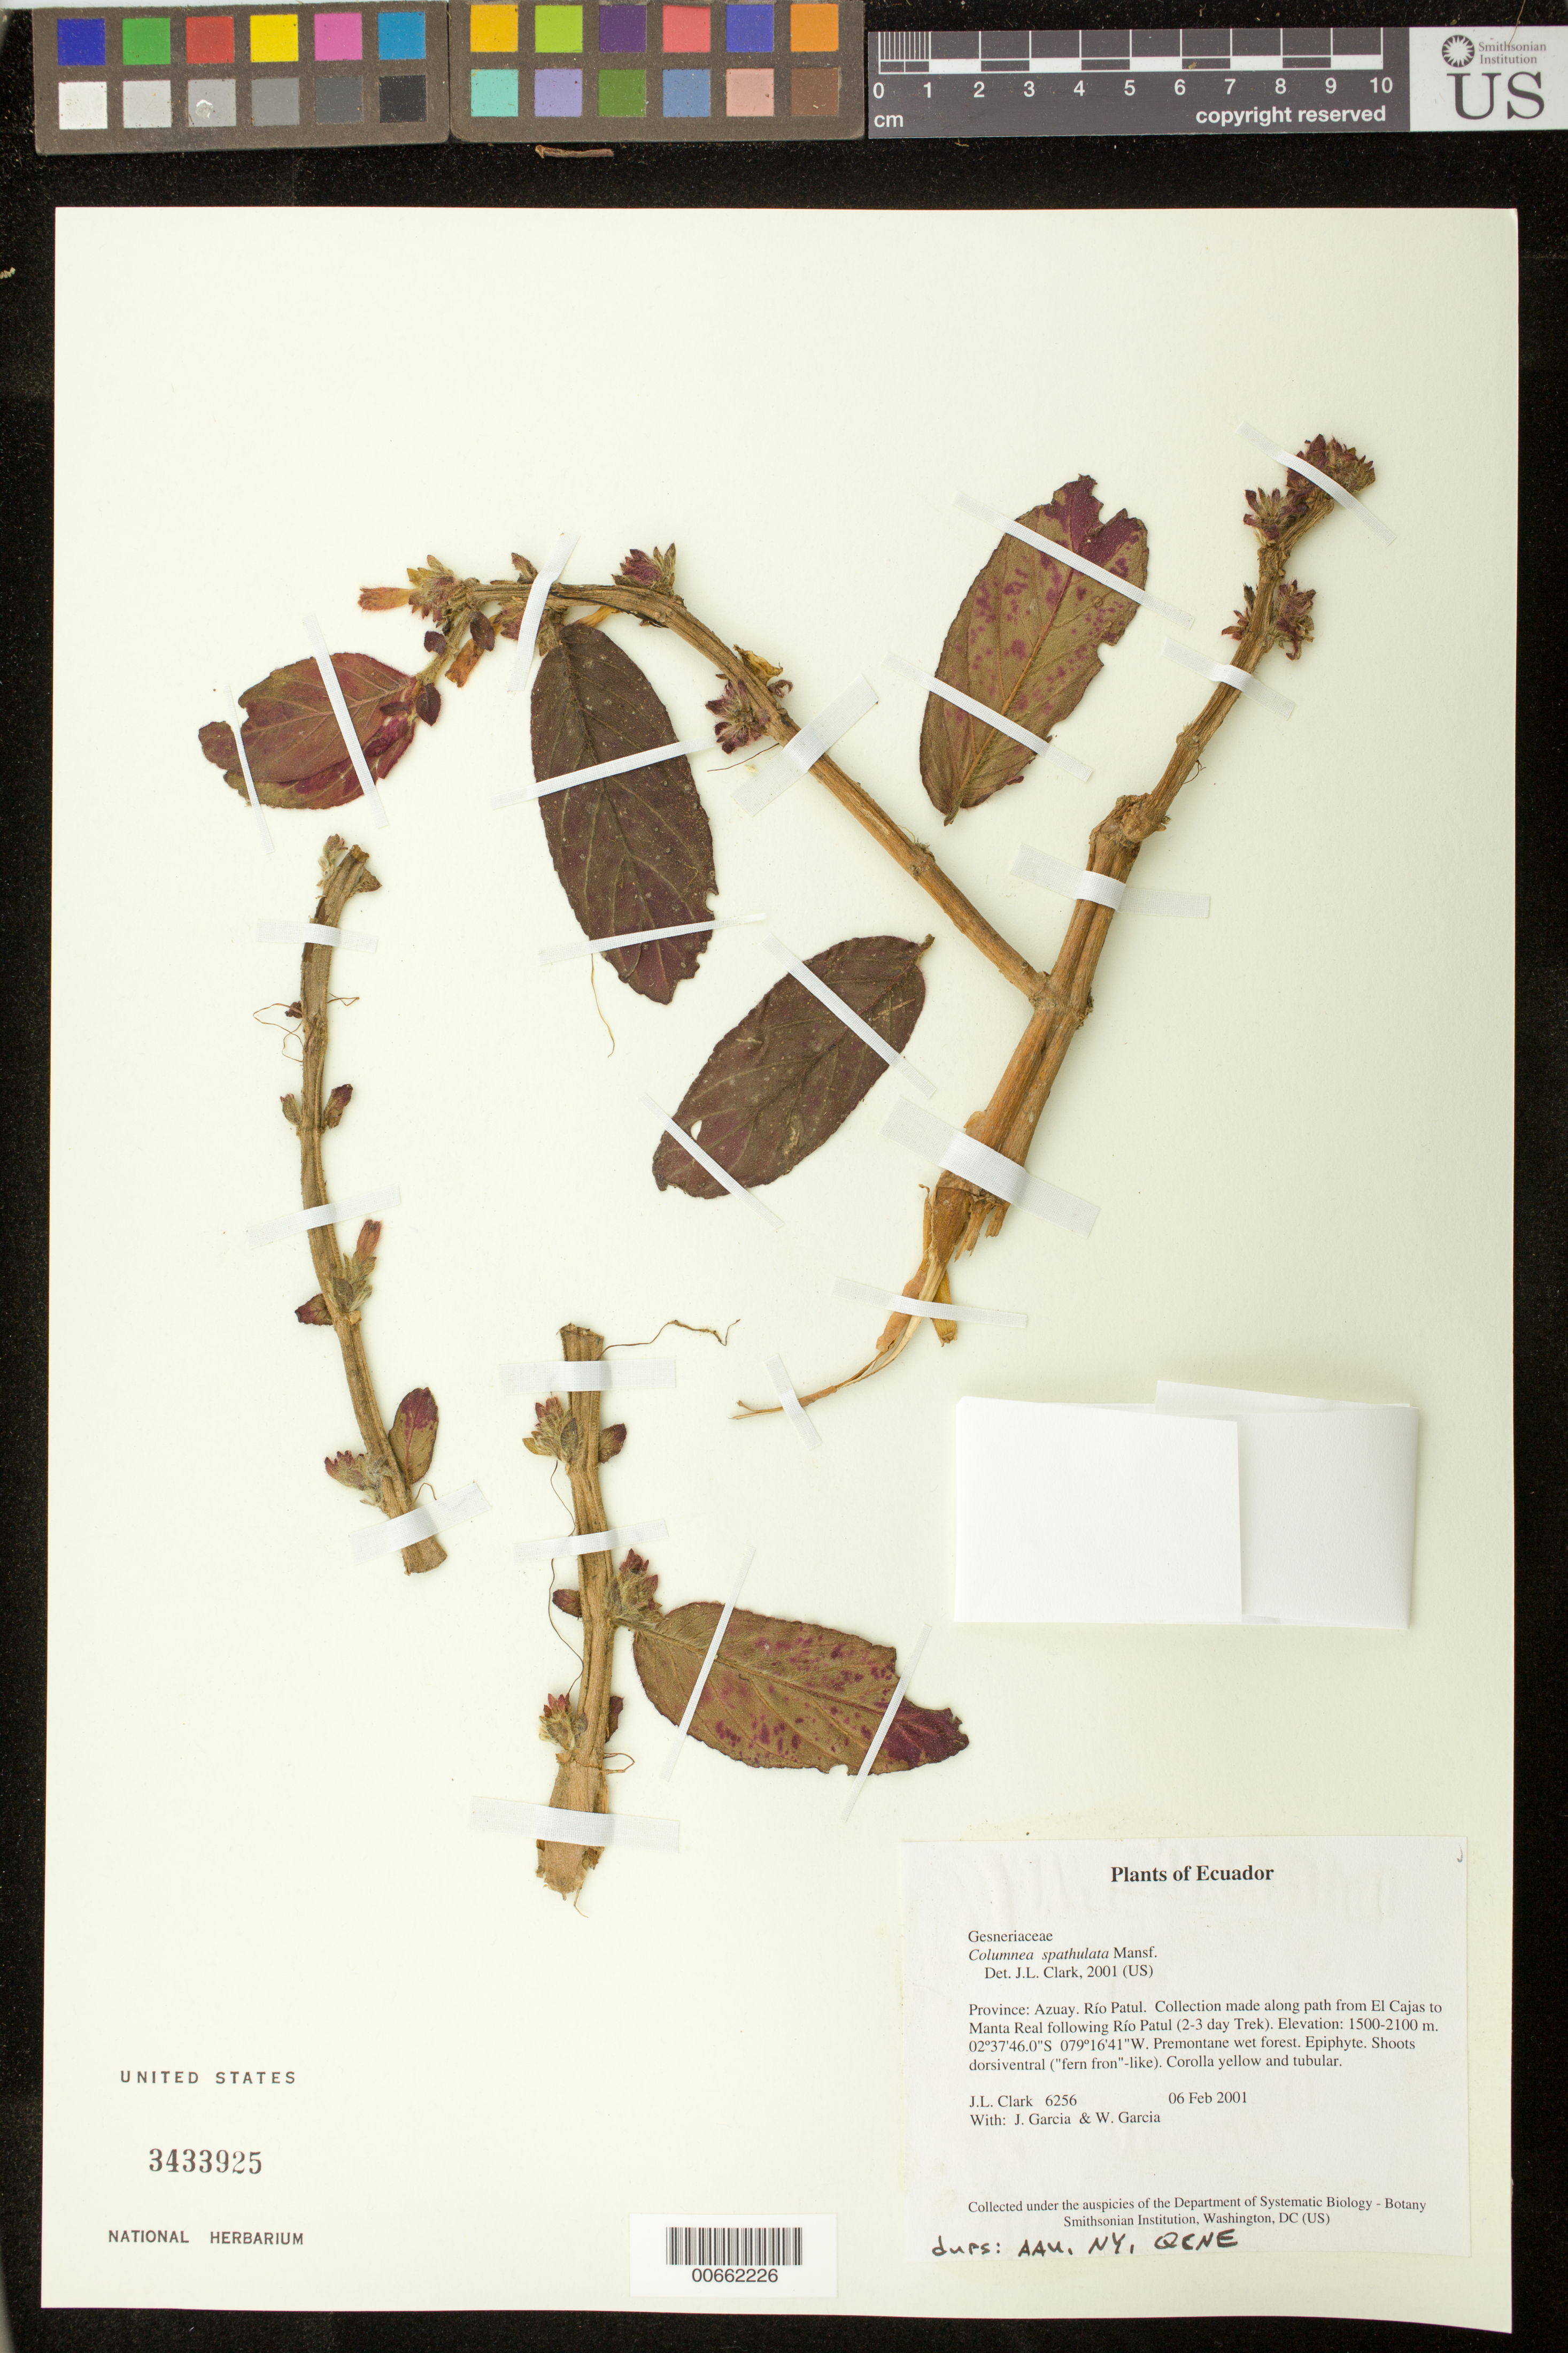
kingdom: Plantae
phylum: Tracheophyta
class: Magnoliopsida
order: Lamiales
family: Gesneriaceae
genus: Columnea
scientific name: Columnea spathulata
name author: Mansf.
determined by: Clark, J. L., (SEL), The Marie Selby Botanical Garden (UNITED STATES)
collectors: J. L. Clark, J. Garcia & W. Garcia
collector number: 6256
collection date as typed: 06 Feb 2001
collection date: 2001-02-06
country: Ecuador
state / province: Azuay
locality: Río Patul. Collection made along path from El Cajas to Manta Real following Río Patul (2-3 day Trek).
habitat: Premontane wet forest.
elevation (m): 1500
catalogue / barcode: US 3433925